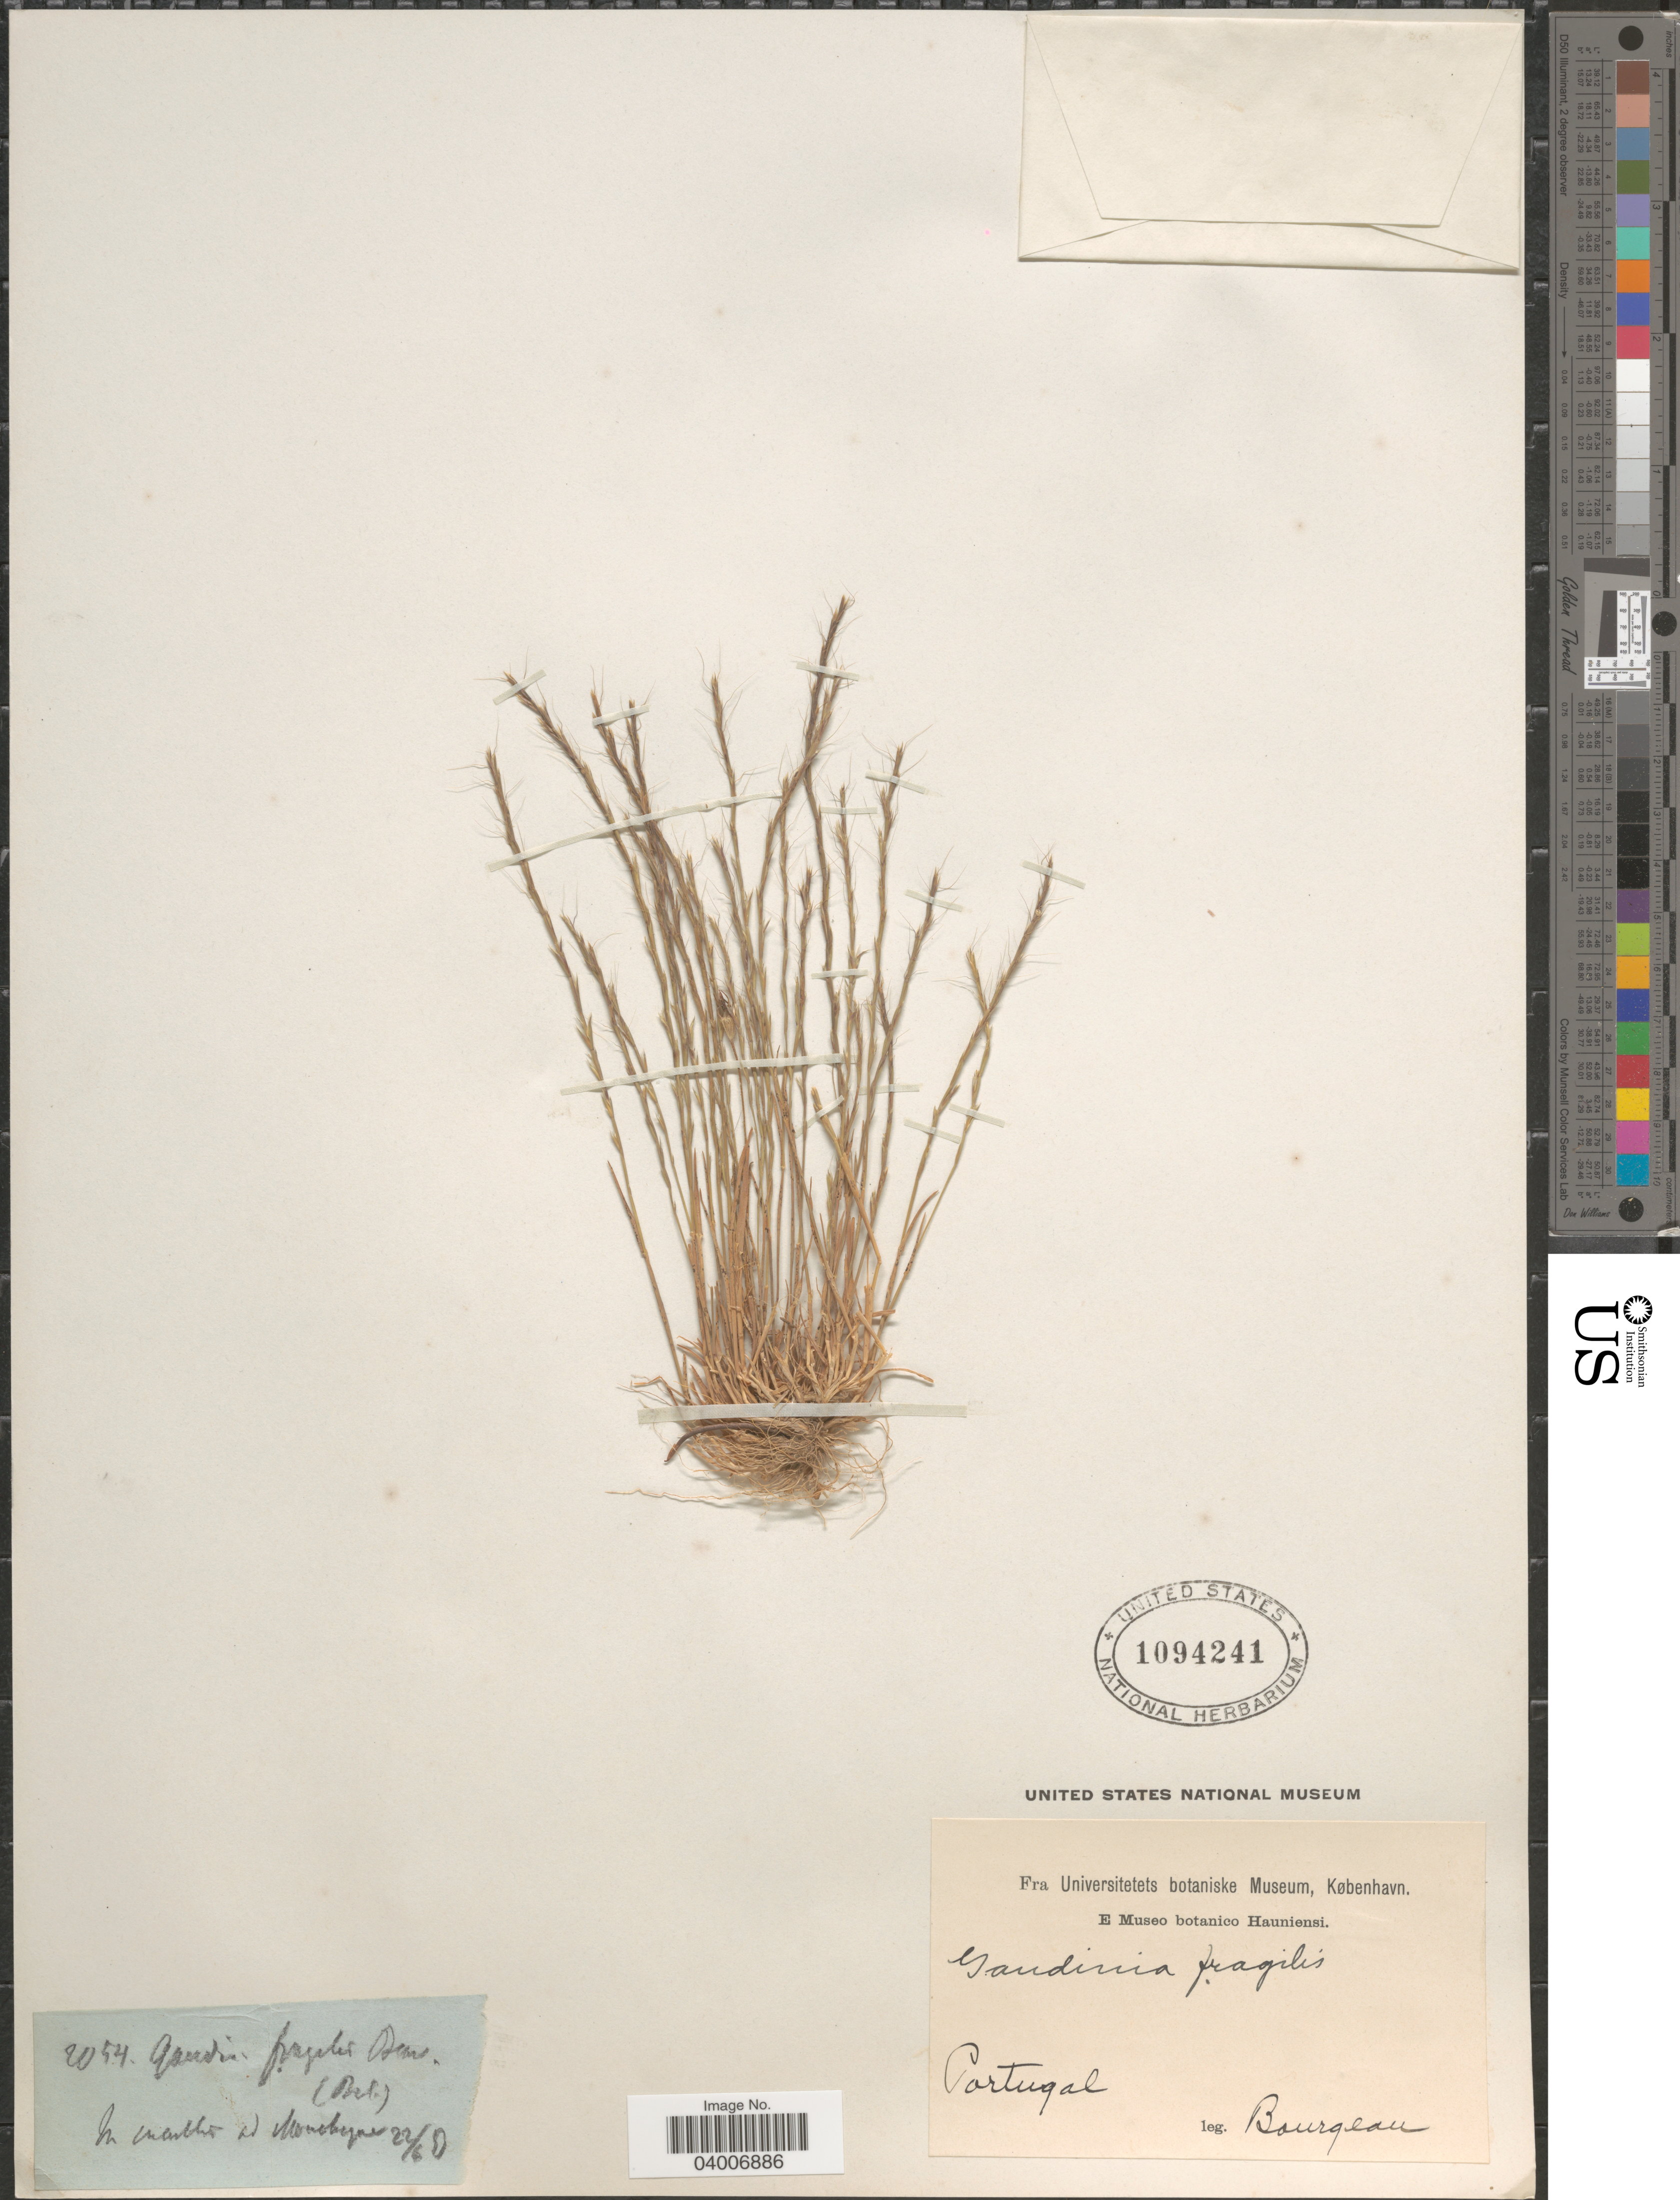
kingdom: Plantae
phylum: Tracheophyta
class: Liliopsida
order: Poales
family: Poaceae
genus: Gaudinia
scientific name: Gaudinia fragilis var. fragilis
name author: (L.) P. Beauv.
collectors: -. Bourgeau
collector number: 2054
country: Portugal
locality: In martho ad Monobque. [interpreted]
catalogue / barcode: US 1094241